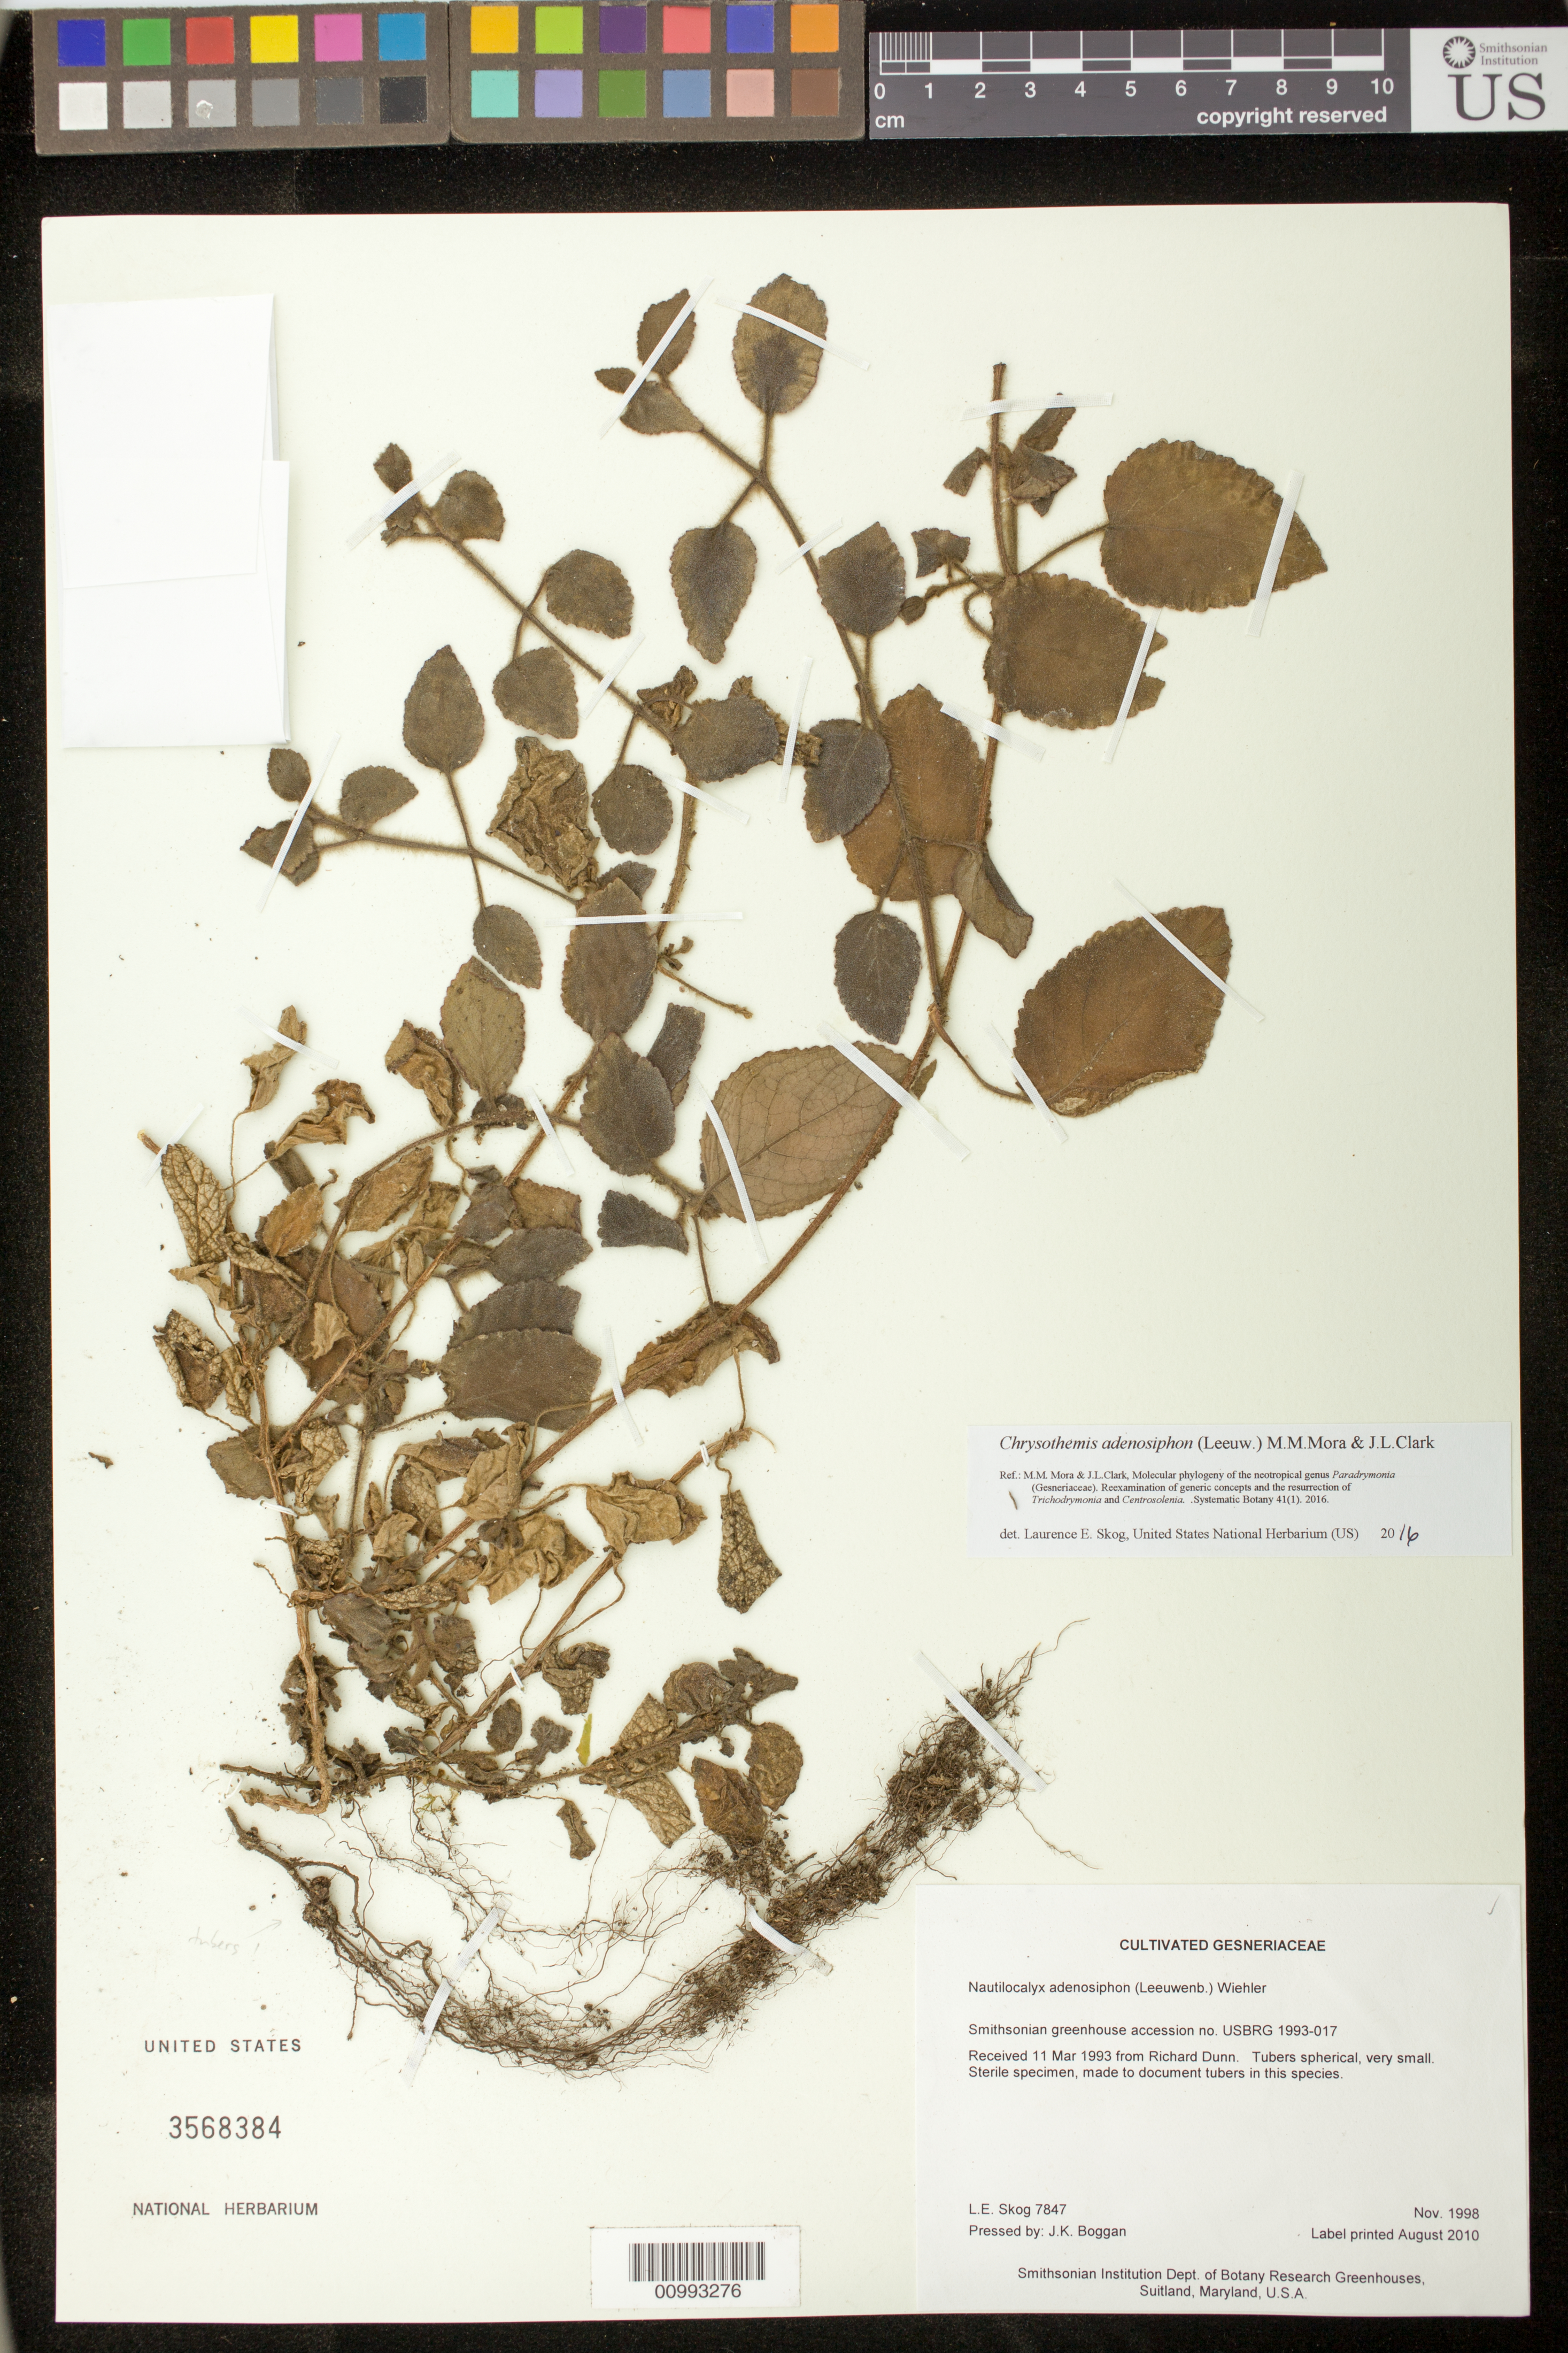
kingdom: Plantae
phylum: Tracheophyta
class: Magnoliopsida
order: Lamiales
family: Gesneriaceae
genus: Chrysothemis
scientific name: Chrysothemis adenosiphon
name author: (Leeuw.) M.M. Mora & J.L. Clark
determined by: Skog, Laurence E.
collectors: L. E. Skog & J. K. Boggan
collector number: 7847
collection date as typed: Nov 1999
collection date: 1999-11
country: United States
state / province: Maryland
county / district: Prince George's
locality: Smithsonian Institution Dept. of Botany Research Greenhouses, Suitland, Maryland, U.S.A.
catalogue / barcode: US 3568384